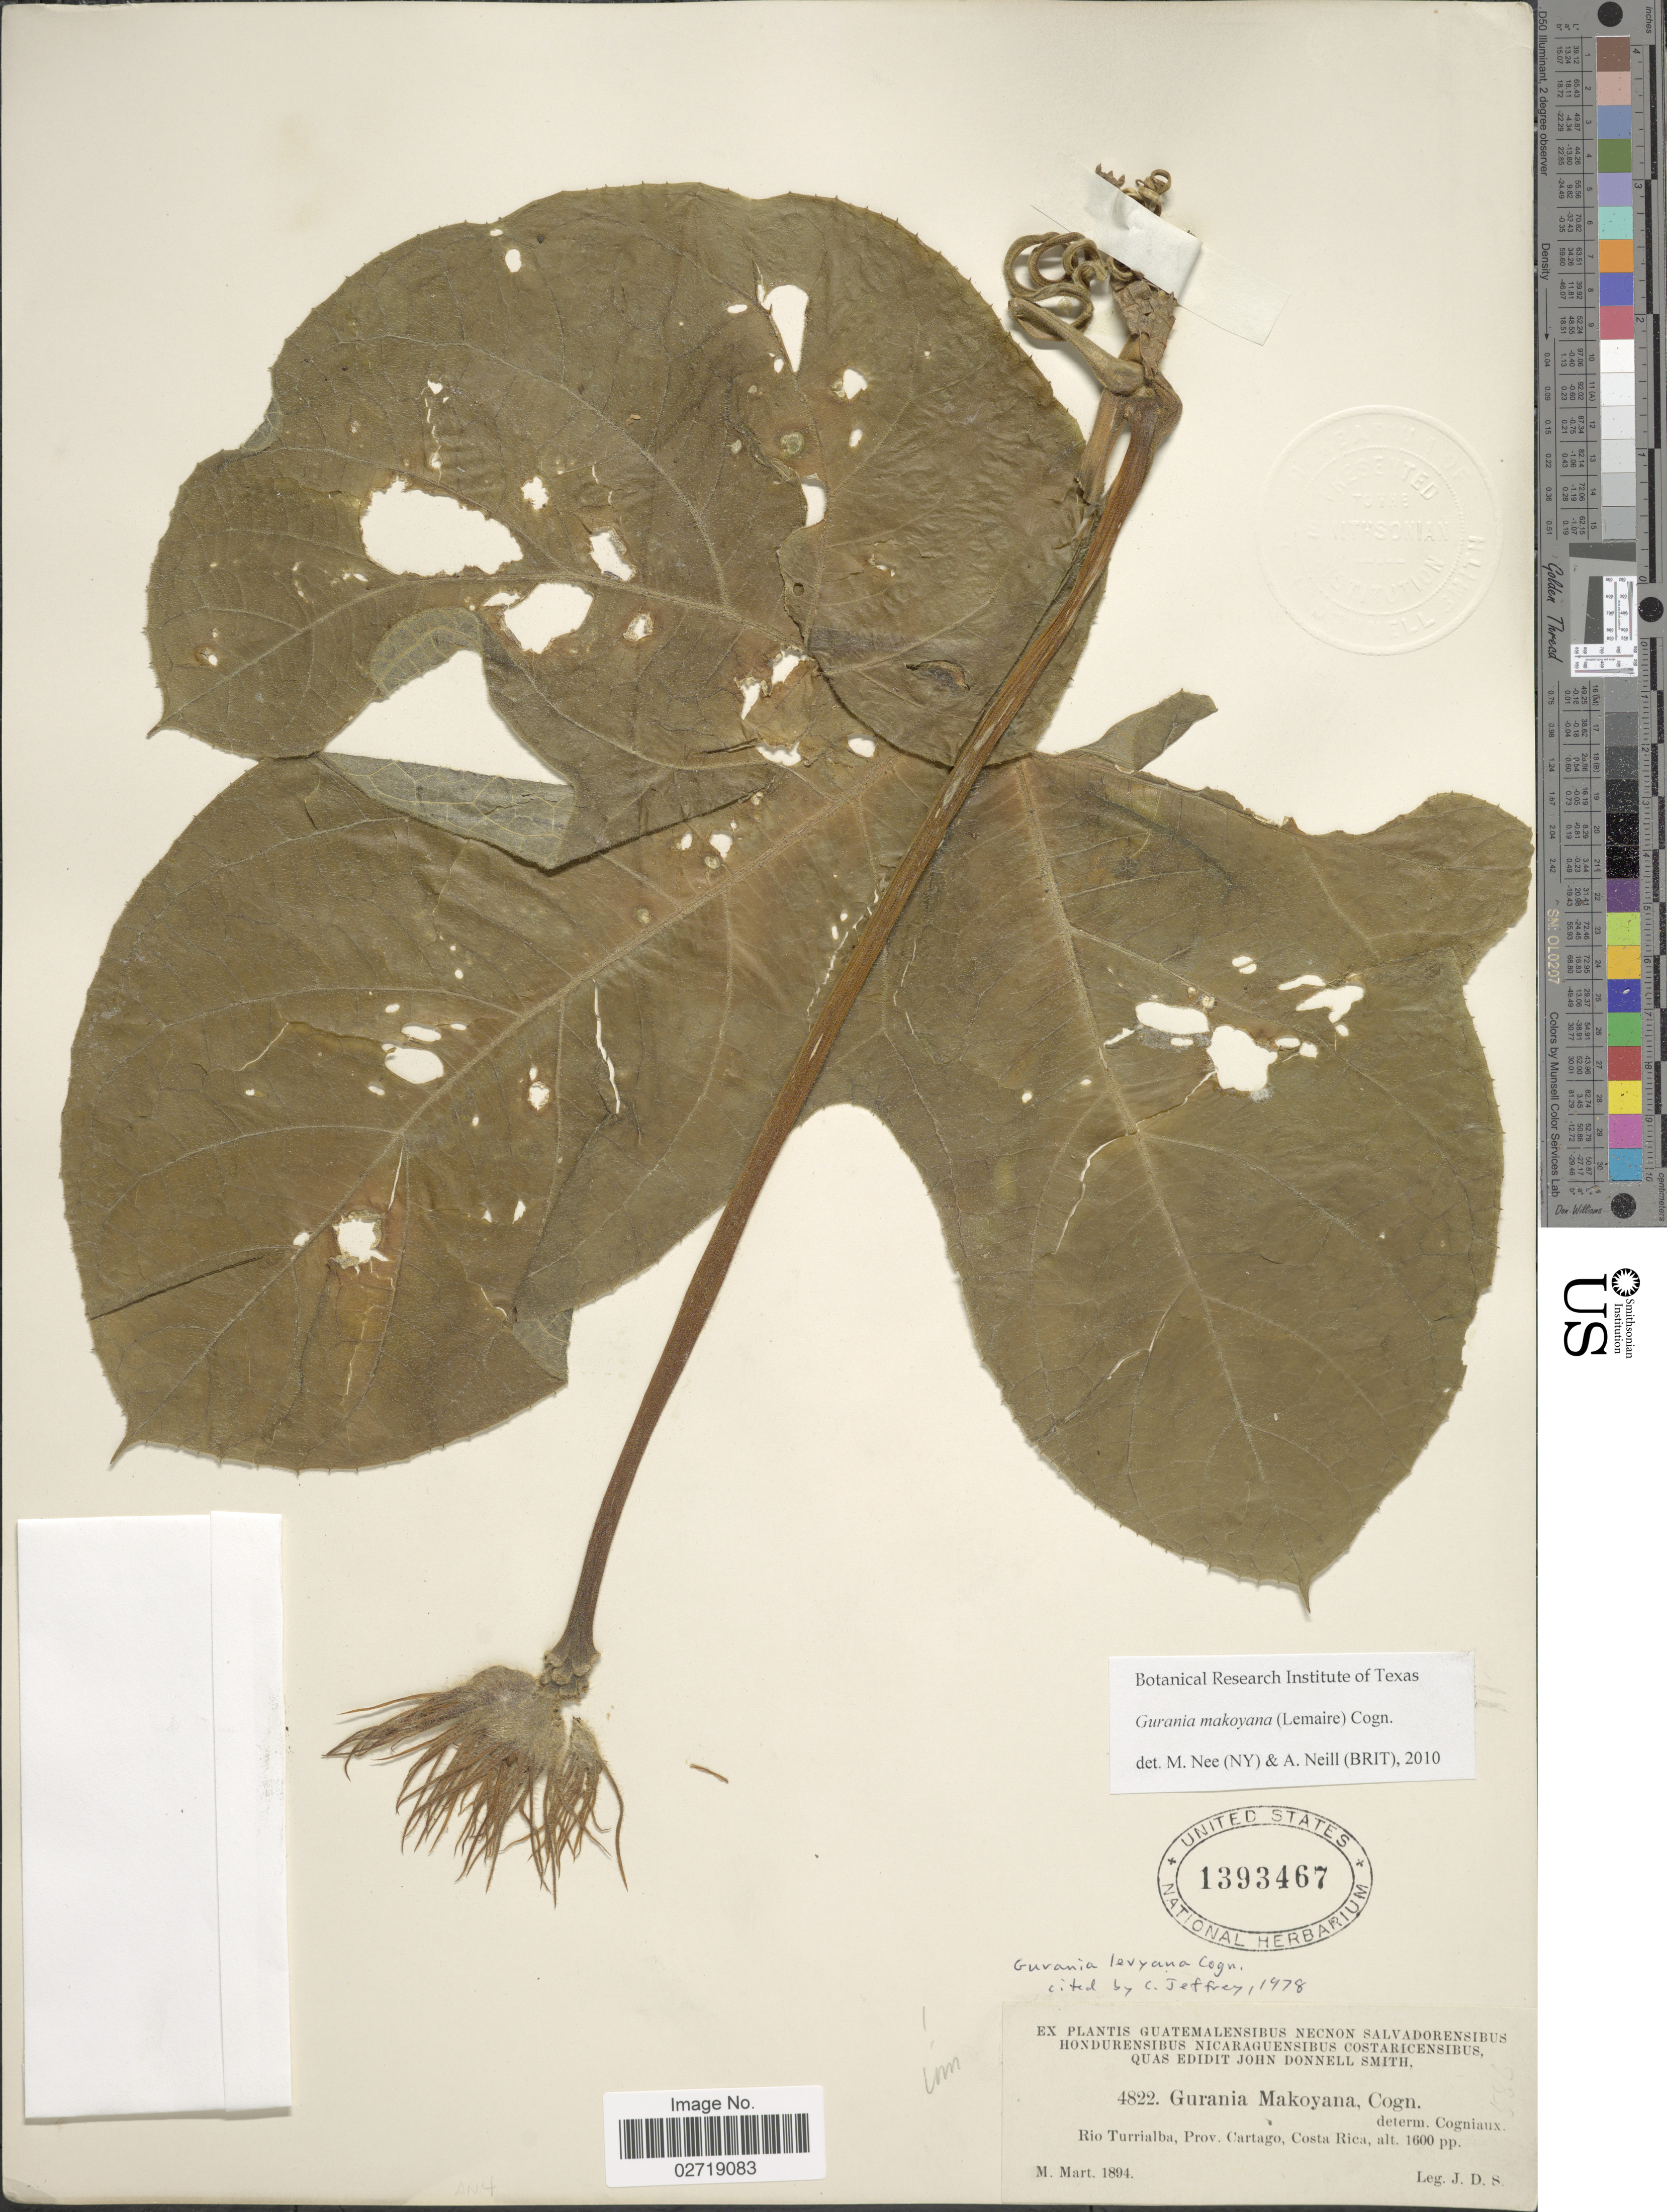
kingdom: Plantae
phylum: Tracheophyta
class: Magnoliopsida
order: Cucurbitales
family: Cucurbitaceae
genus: Gurania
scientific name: Gurania makoyana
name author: (Lem.) Cogn.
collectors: J. Donnell Smith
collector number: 4822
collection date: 1894-03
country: Costa Rica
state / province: Cartago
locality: Rio Turrialba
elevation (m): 488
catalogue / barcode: US 1393467